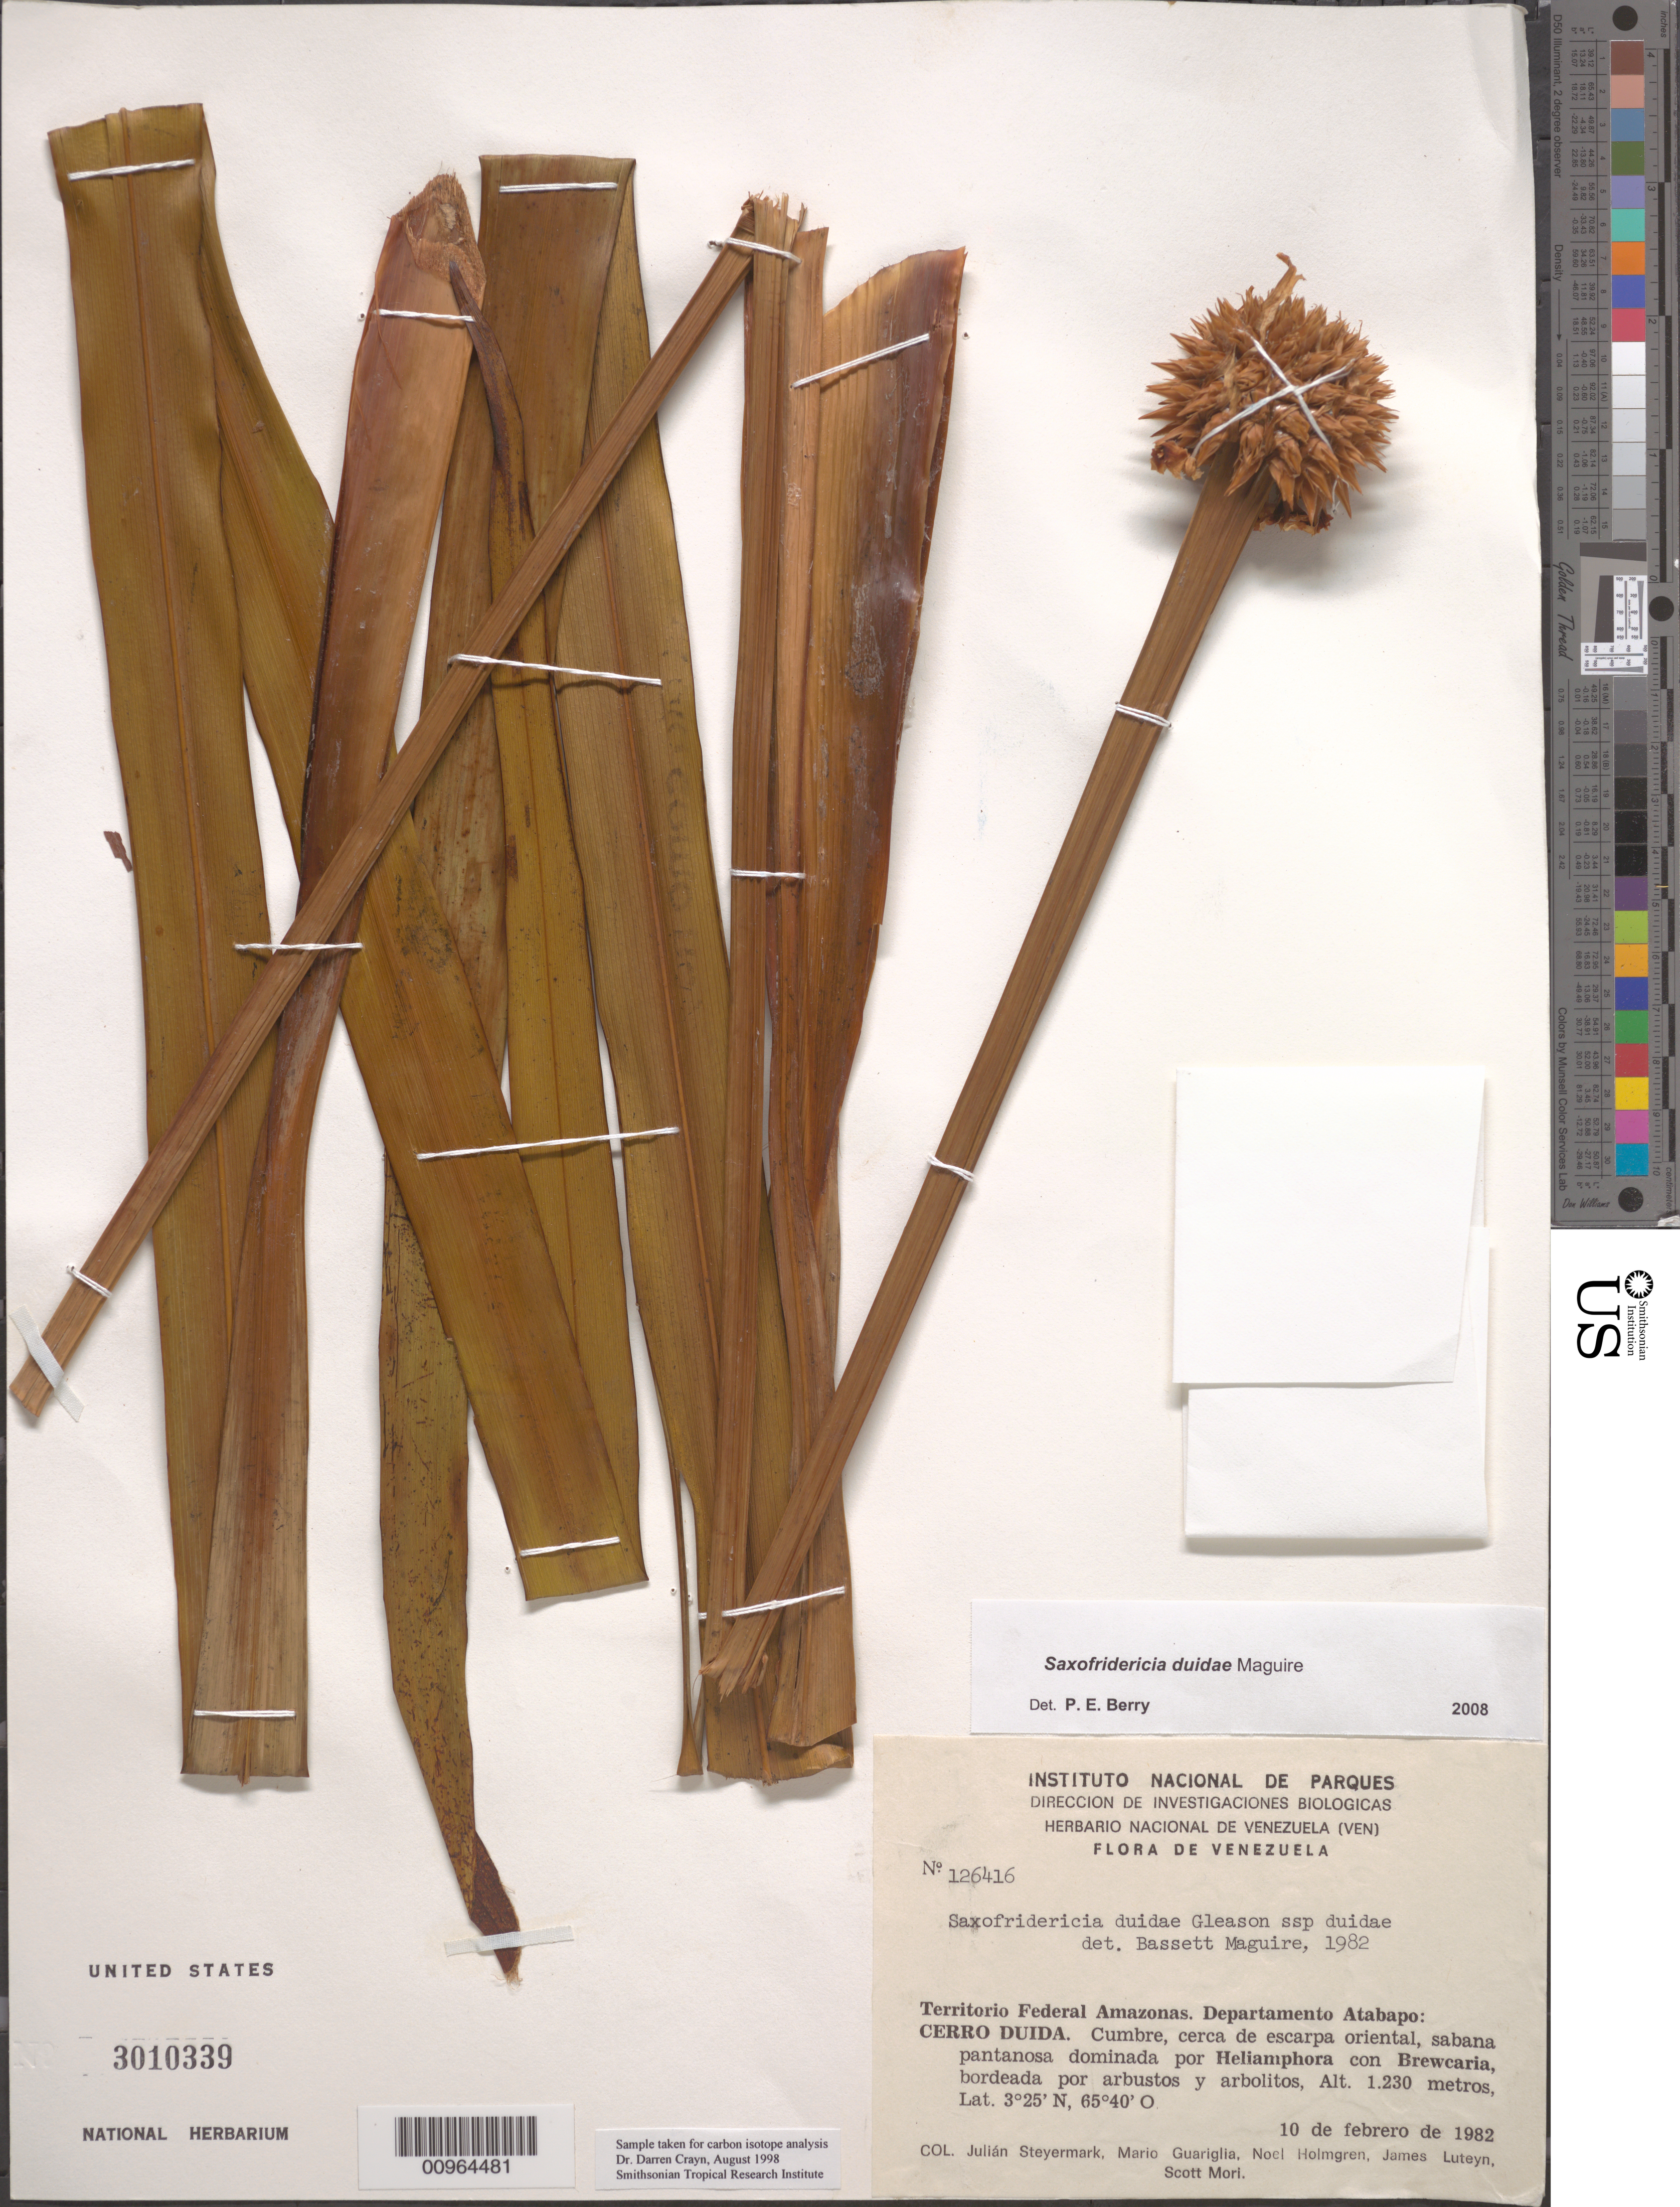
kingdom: Plantae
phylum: Tracheophyta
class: Liliopsida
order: Poales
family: Rapateaceae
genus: Saxofridericia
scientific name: Saxofridericia duidae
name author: Maguire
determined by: Berry, P. E., (WIS), University of Wisconsin - Madison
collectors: J. Steyermark, M. Guariglia P., N. H. Holmgren, J. L. Luteyn & S. Mori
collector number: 126416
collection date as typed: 10-Feb-82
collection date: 1982-02-10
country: Venezuela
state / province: Amazonas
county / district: Atabapo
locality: Cerro Duida, cumbre, cerca de escarpa oriental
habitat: Sabana pantanosa dominada por Heliamphora con Brewcaria, bordeada por arbustos y arbolitos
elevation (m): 1230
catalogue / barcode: US 3010339